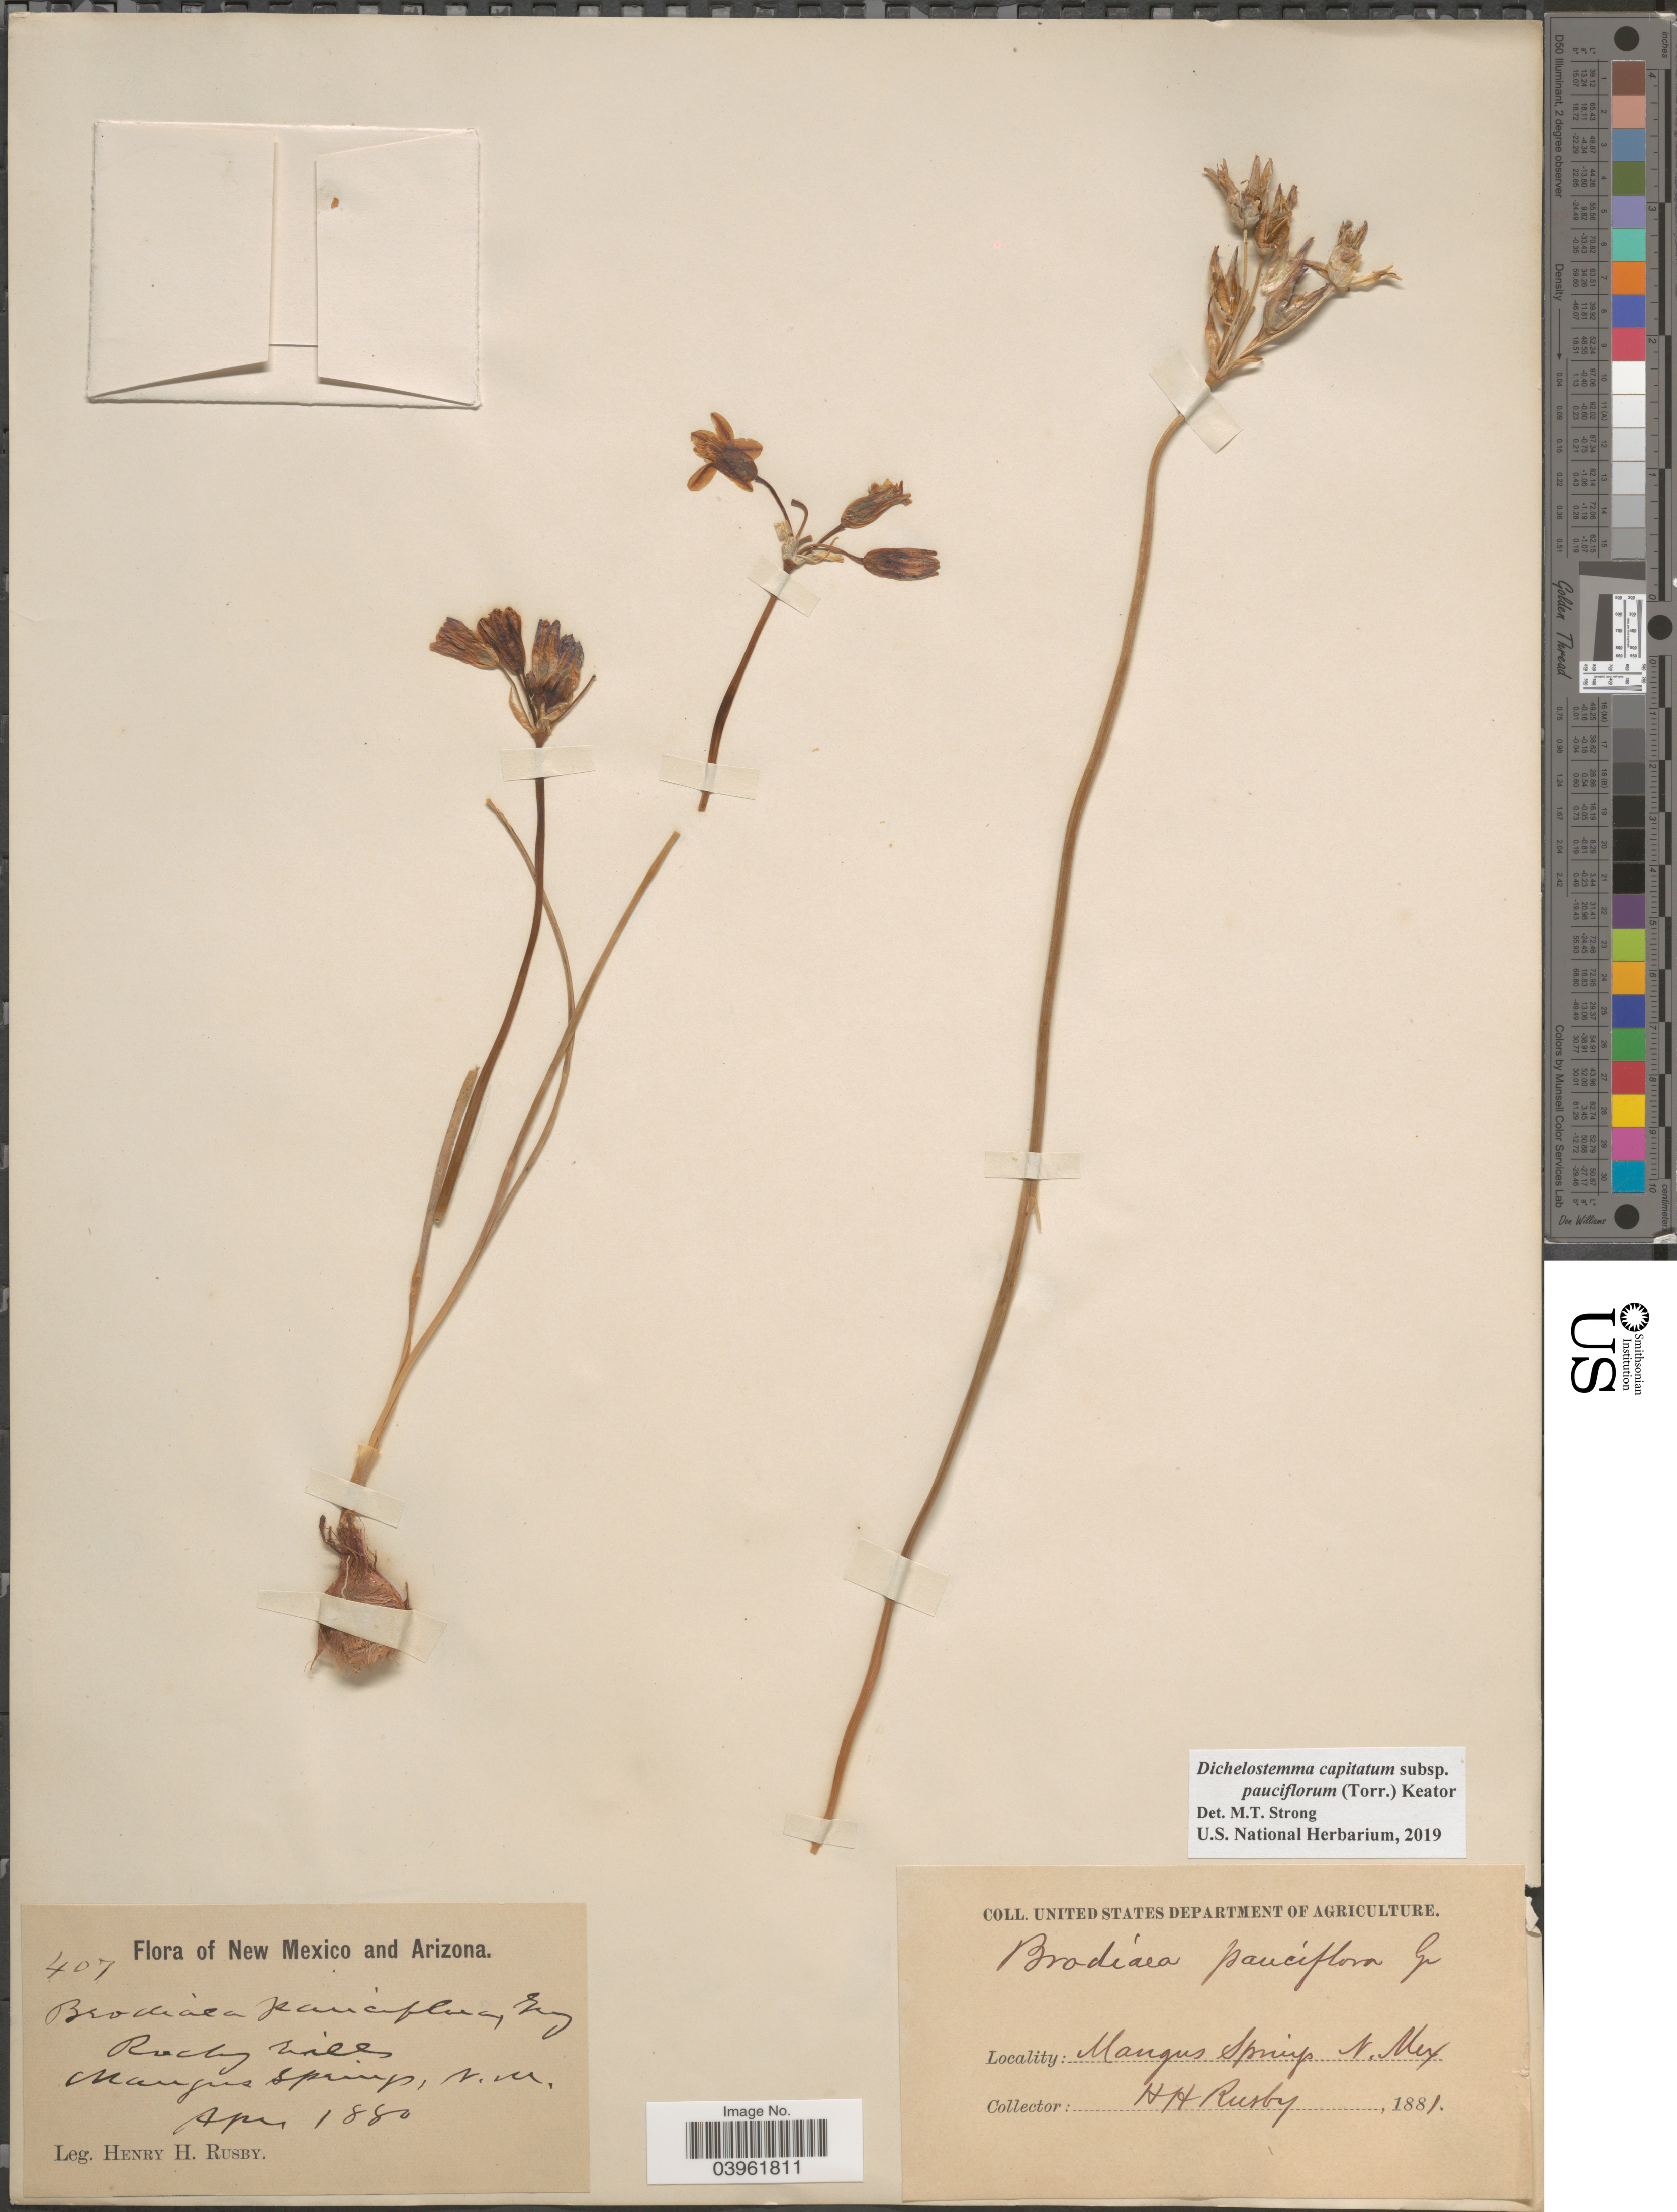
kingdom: Plantae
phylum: Tracheophyta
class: Liliopsida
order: Asparagales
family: Asparagaceae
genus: Dichelostemma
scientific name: Dichelostemma capitatum subsp. pauciflorum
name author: (Torr.) Keator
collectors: H. H. Rusby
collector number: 407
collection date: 1880-04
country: United States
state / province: New Mexico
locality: Rocky hills. Mangas Springs.